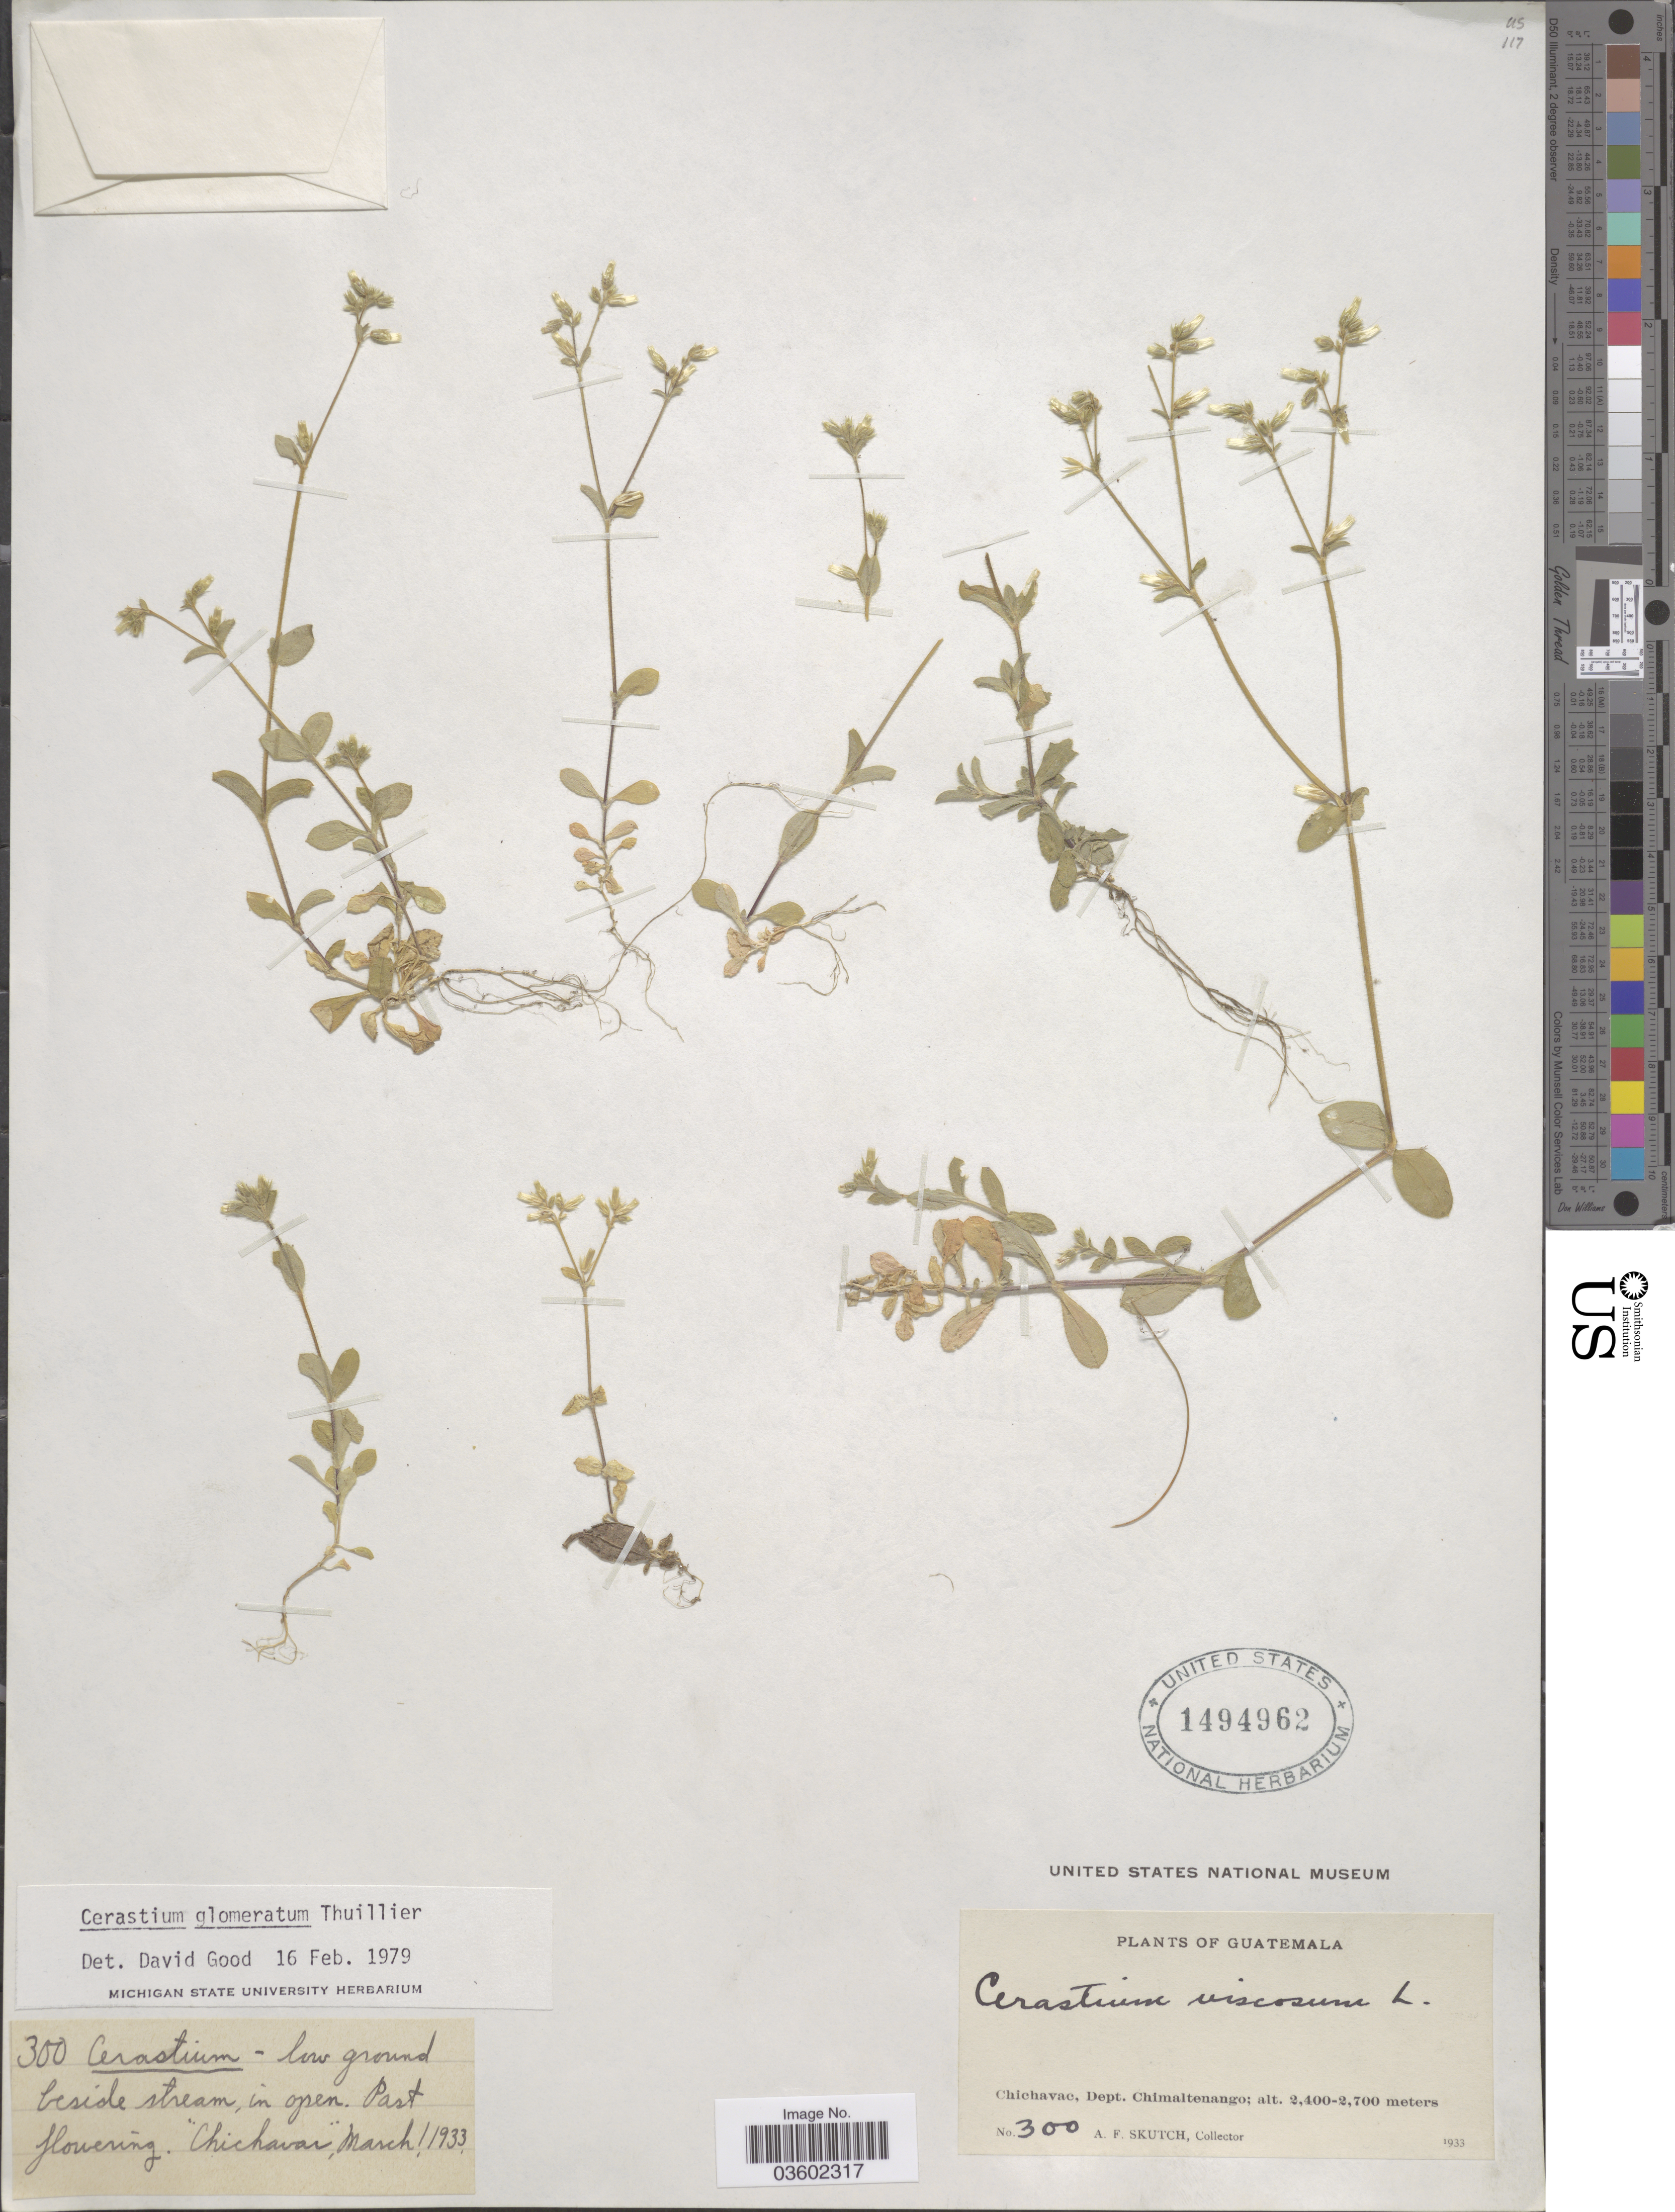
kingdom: Plantae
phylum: Tracheophyta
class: Magnoliopsida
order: Caryophyllales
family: Caryophyllaceae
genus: Cerastium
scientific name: Cerastium glomeratum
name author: Thuill.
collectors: A. F. Skutch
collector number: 300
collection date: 1933-03-01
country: Guatemala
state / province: Chimaltenango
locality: Chichavac, Dept. Chimaltenango.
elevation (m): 2400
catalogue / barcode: US 1494962